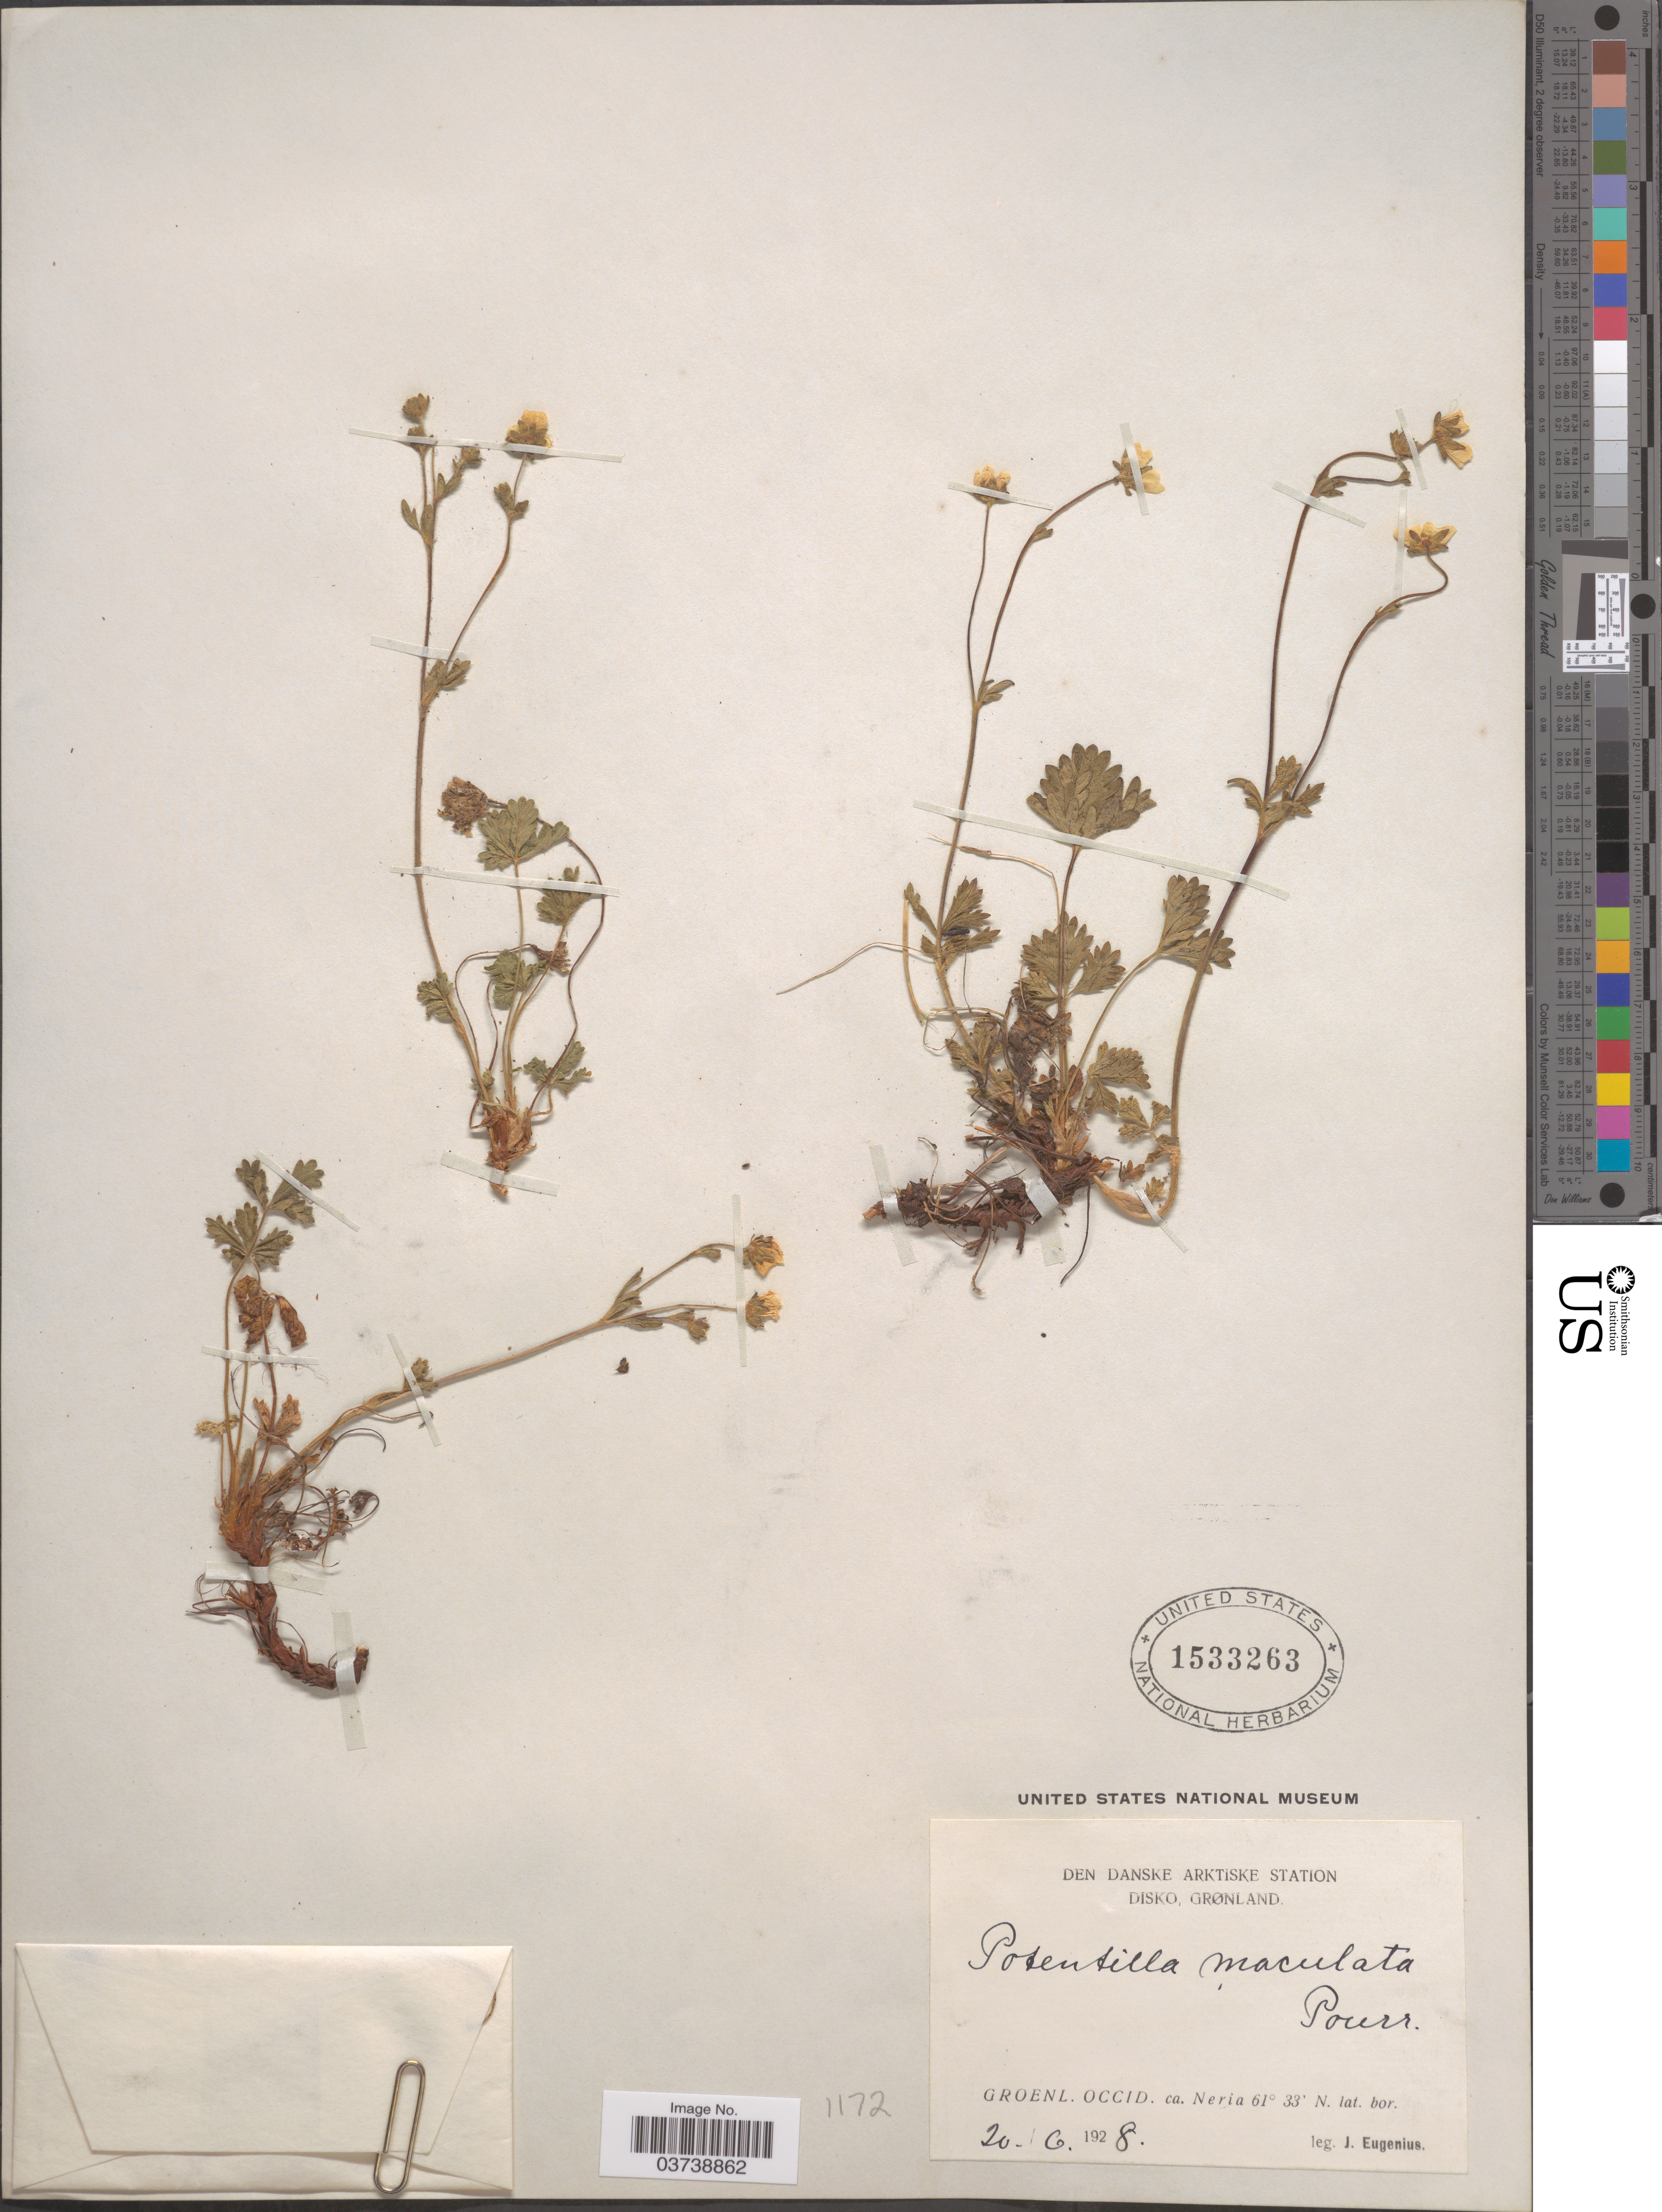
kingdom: Plantae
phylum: Tracheophyta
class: Magnoliopsida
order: Rosales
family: Rosaceae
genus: Potentilla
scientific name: Potentilla crantzii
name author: (Crantz) Beck ex Fritsch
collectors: J. Eugenius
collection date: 1928-06-20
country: Greenland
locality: Den Danske Arktiske Station. Disko, Grønland. Groenl. Occid. ca. Neria.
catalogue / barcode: US 1533263